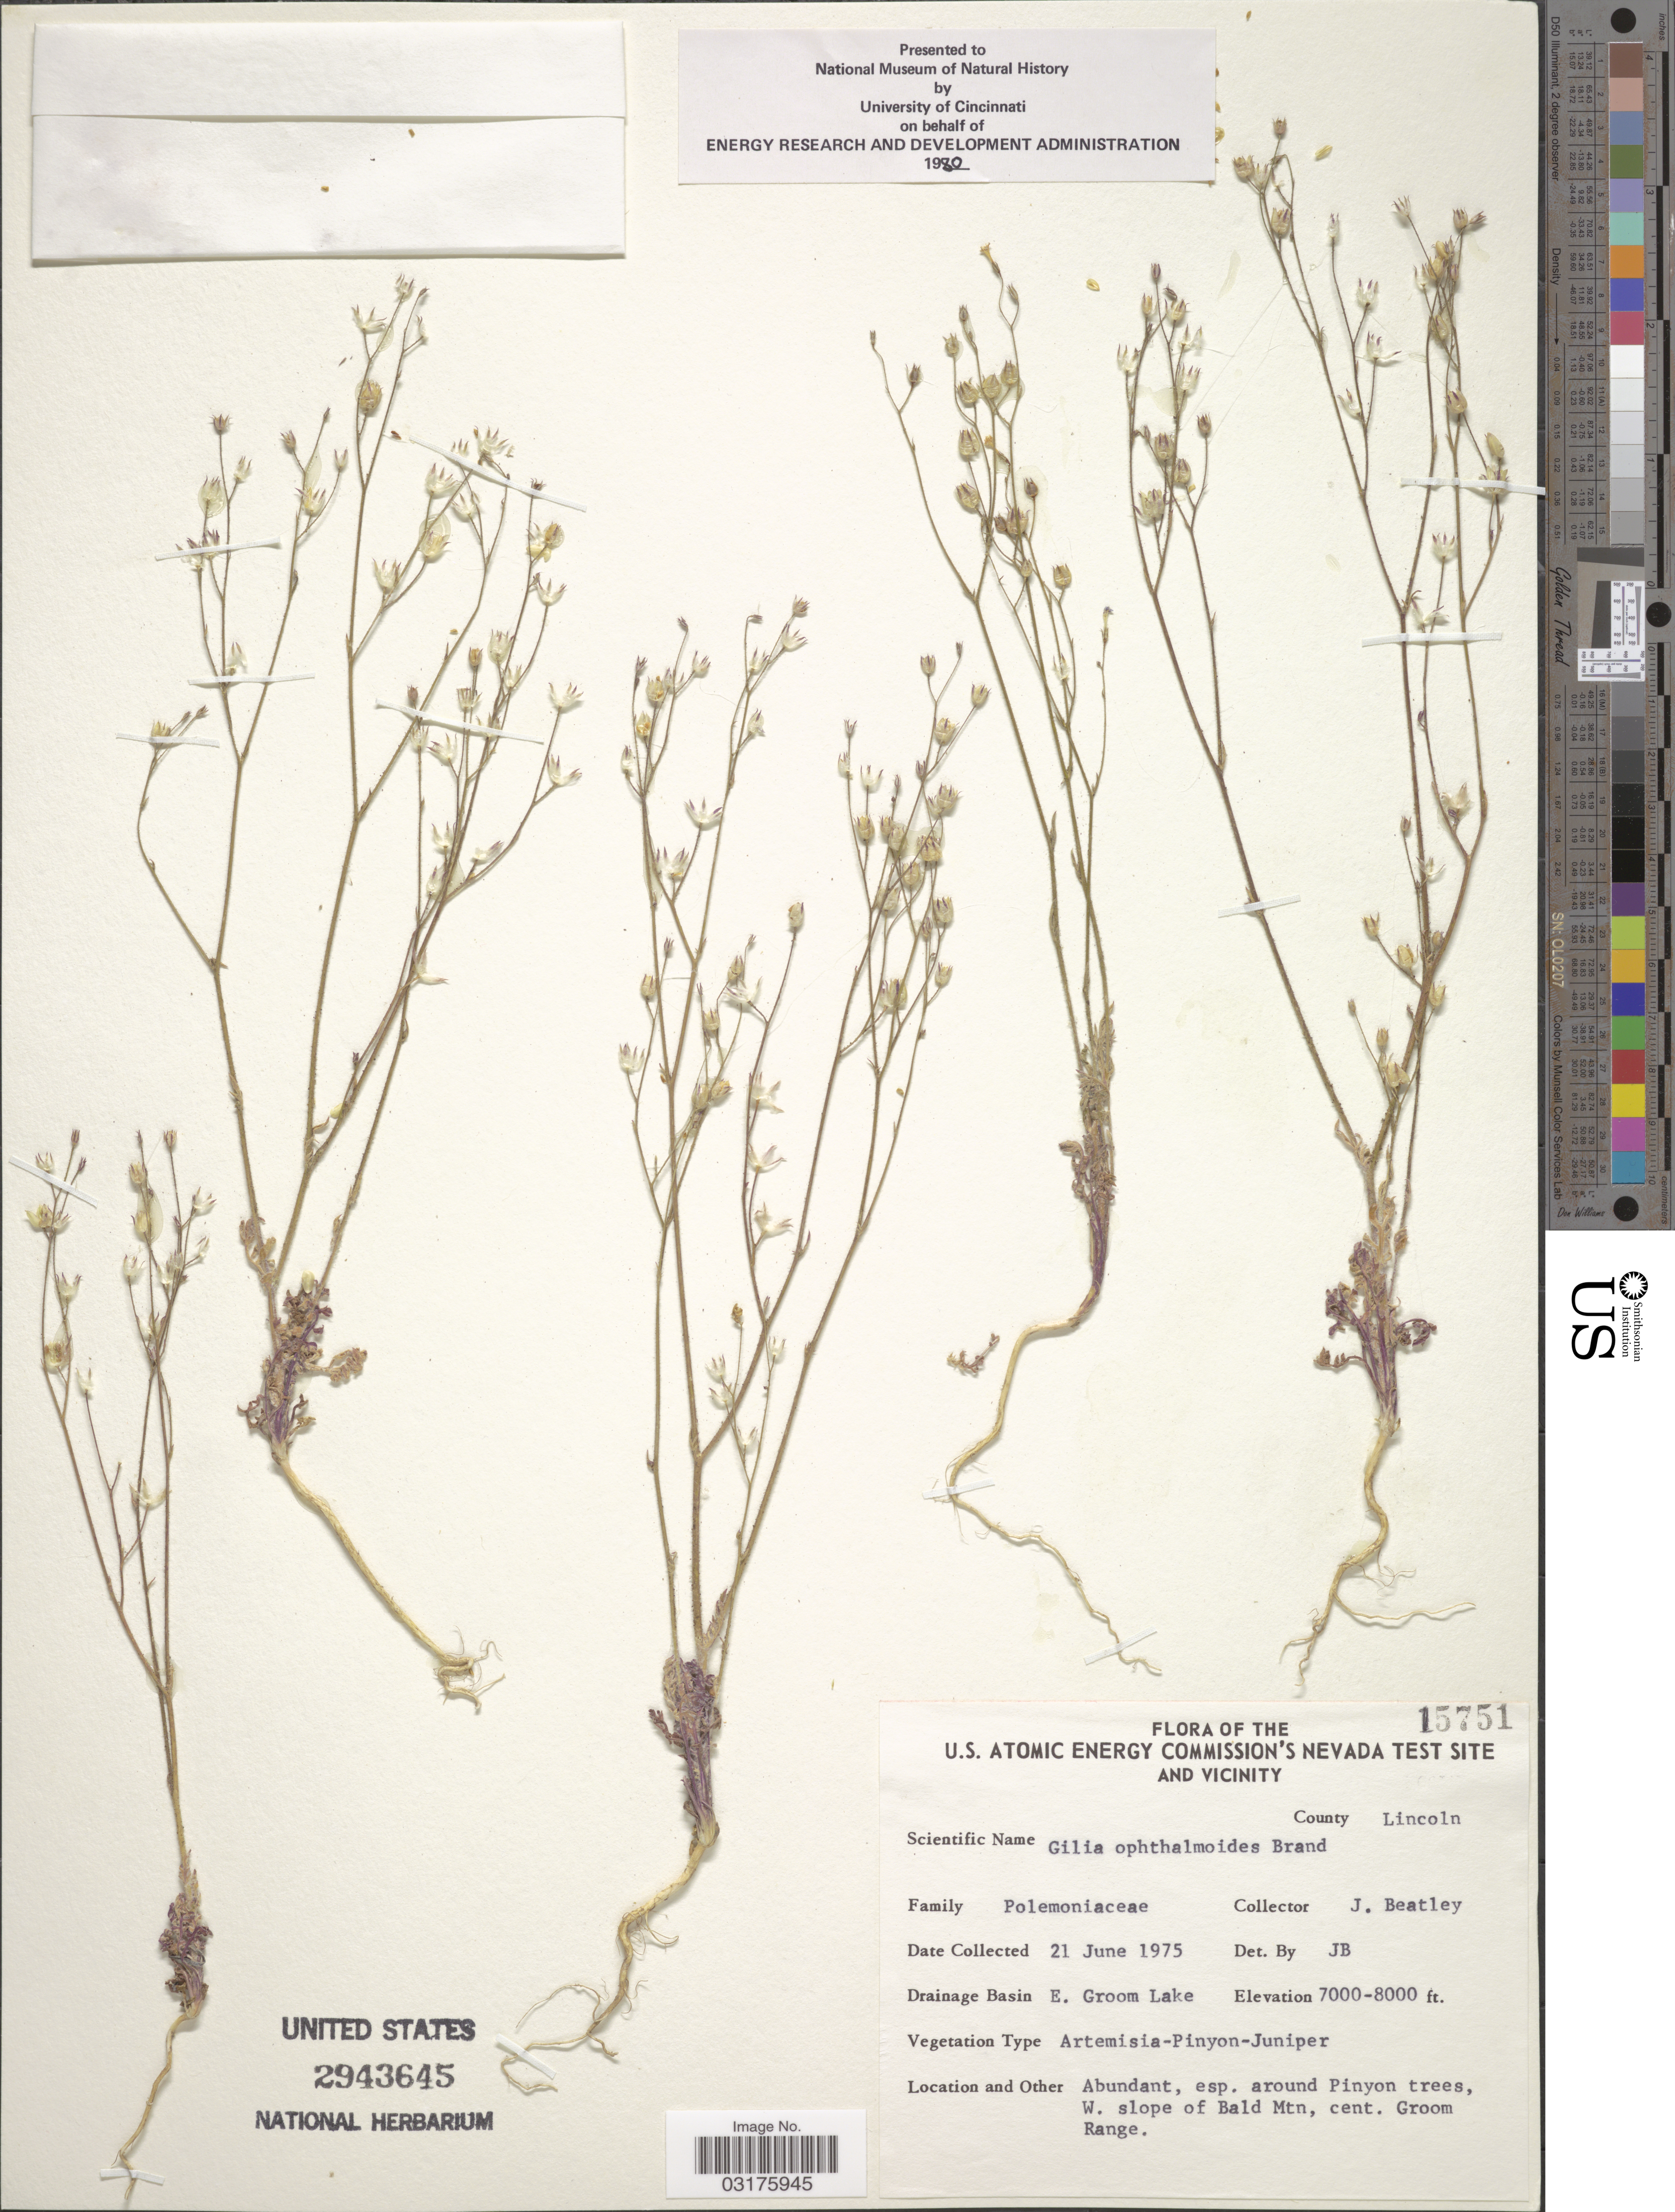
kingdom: Plantae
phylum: Tracheophyta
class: Magnoliopsida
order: Ericales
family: Polemoniaceae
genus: Gilia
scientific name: Gilia ophthalmoides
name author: Brand in Engl.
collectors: J. C. Beatley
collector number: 15751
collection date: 1975-06-21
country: United States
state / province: Nevada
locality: U.S. Atomic Energy Commission's Nevada Test Site and Vicinity, County Lincoln, Drainage Basin E. Groom Lake, W. slope of Bald Mtn, cent. Groom Range.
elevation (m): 2134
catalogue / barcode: US 2943645